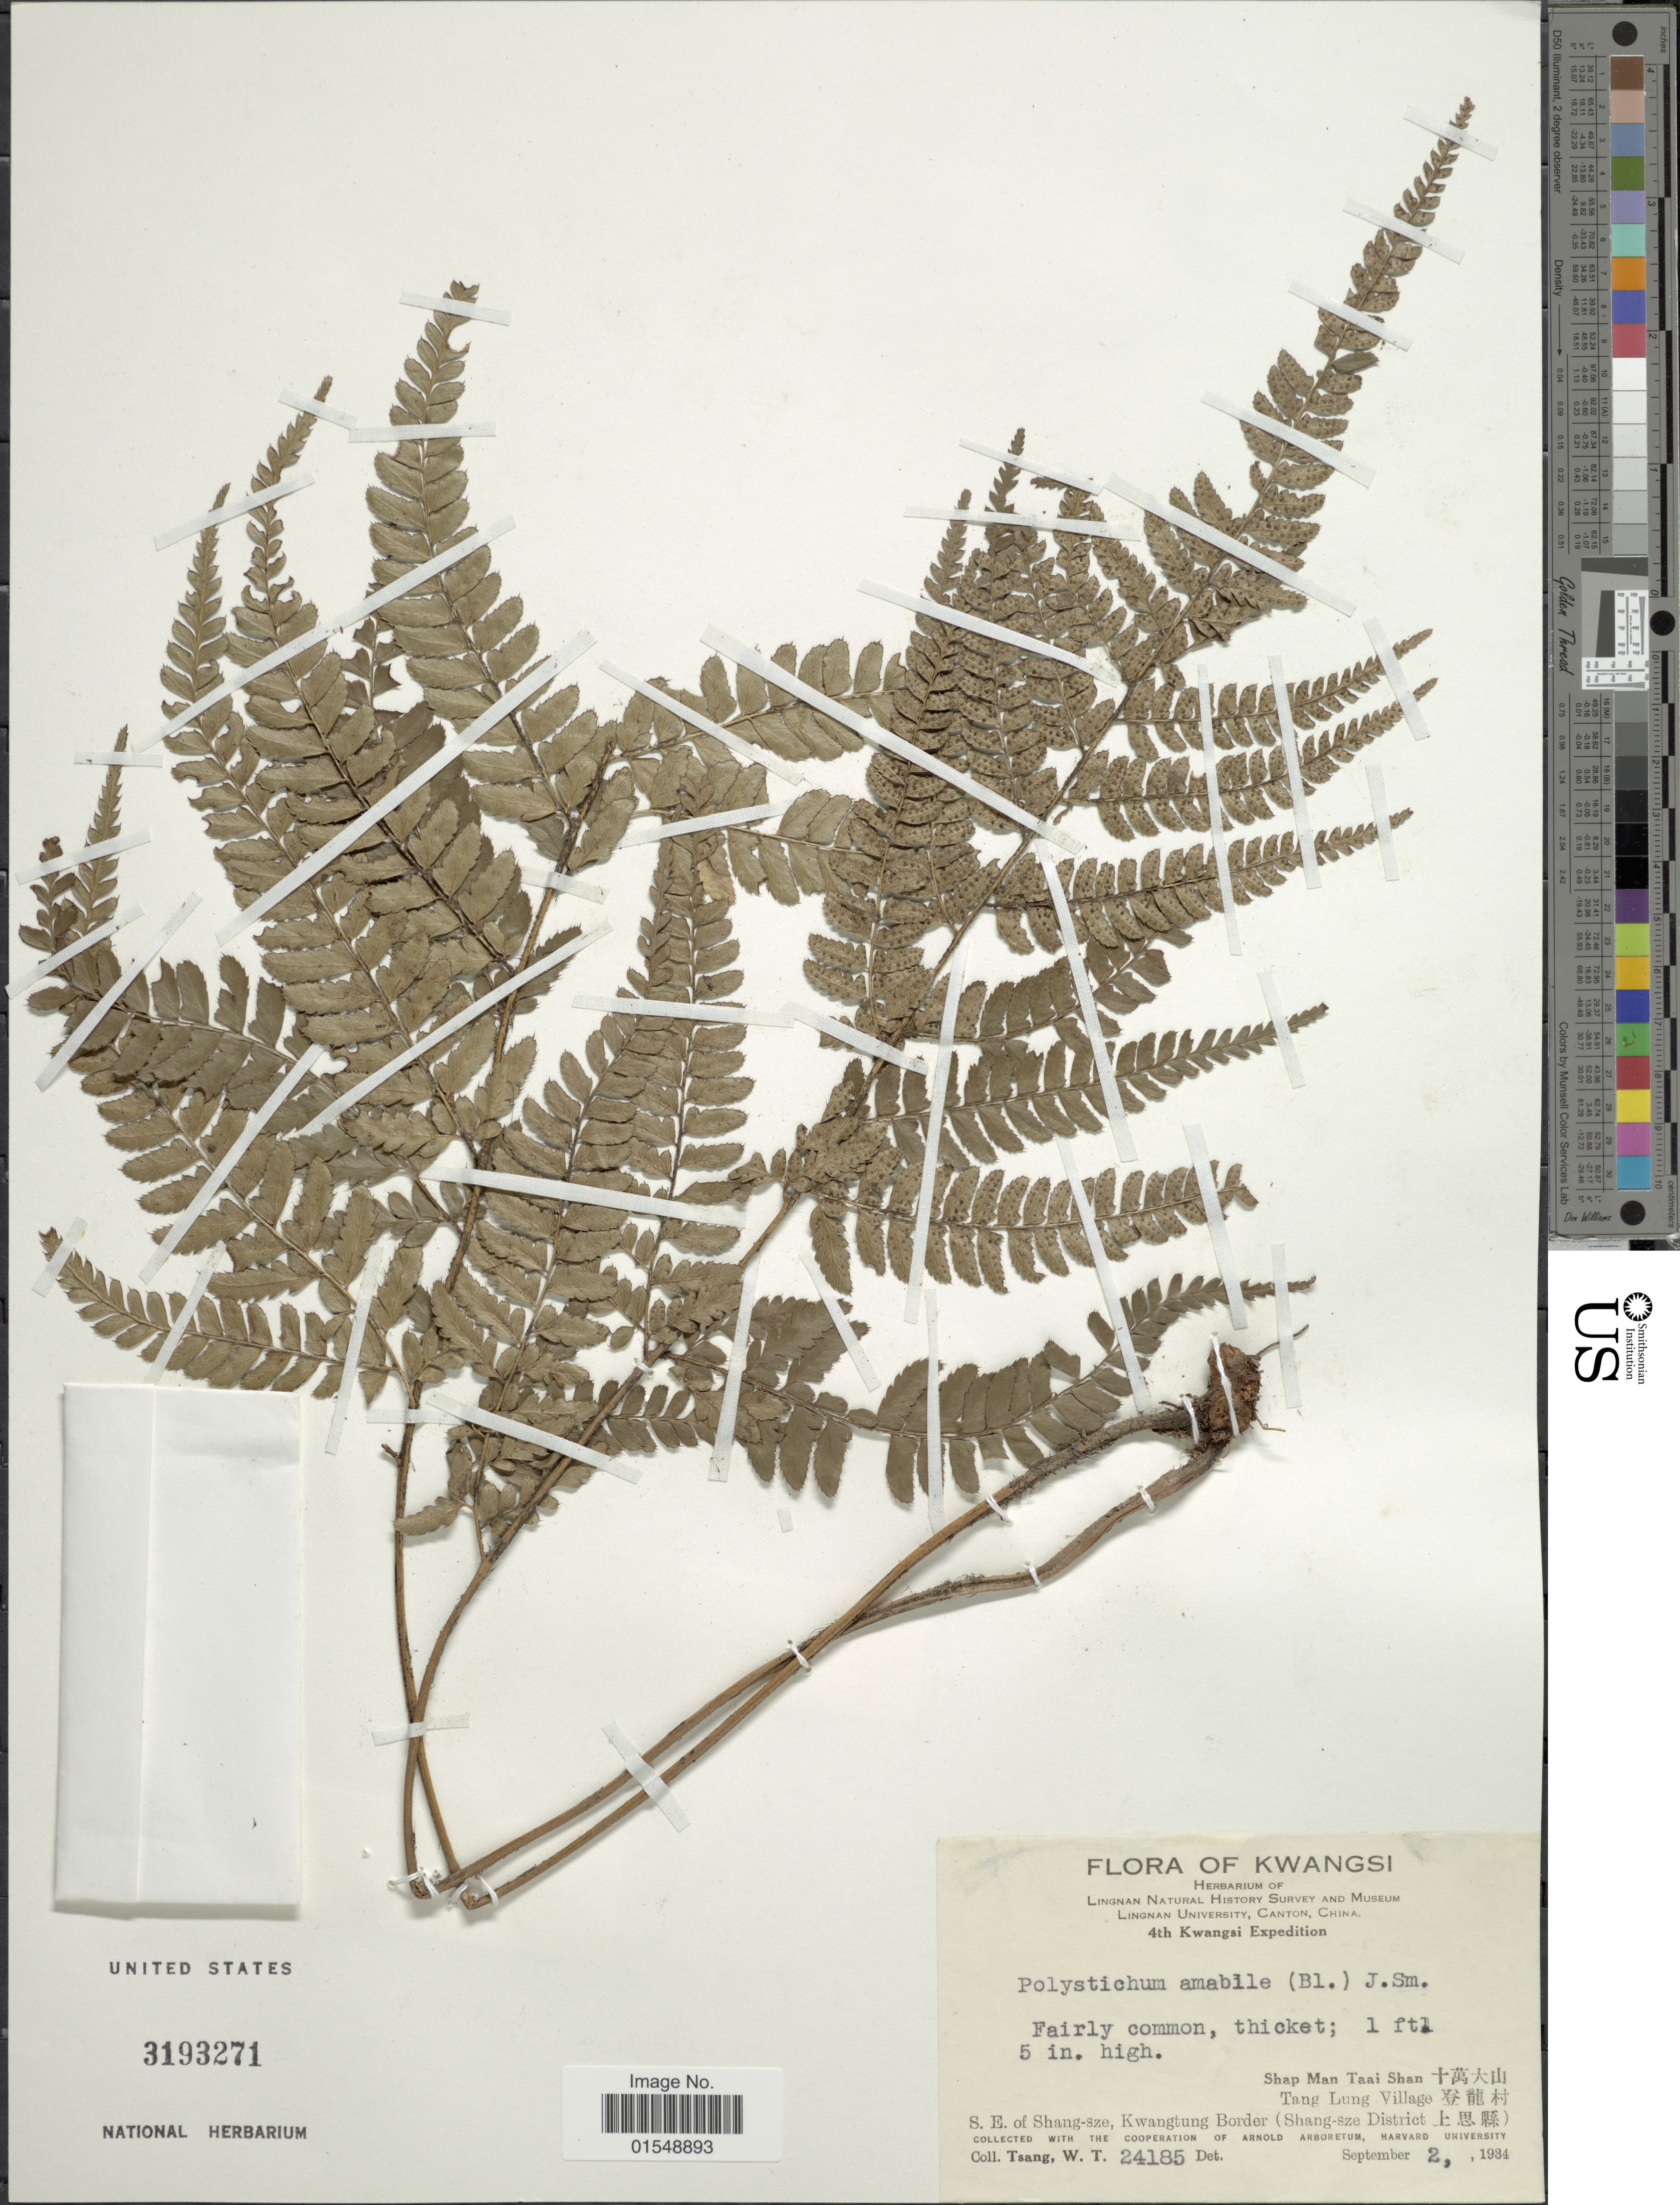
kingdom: Plantae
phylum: Tracheophyta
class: Polypodiopsida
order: Polypodiales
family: Dryopteridaceae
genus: Arachniodes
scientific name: Arachniodes amabilis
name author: (Blume) Tindale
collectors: W. T. Tsang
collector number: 24185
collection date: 1934-09-02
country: China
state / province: Guangxi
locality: Kwangsi, S. E. of Shang- sze, Kwangtung Border (Shang-sze District), Shap Man Taai Shan, Tang Lung Village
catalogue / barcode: US 3193271